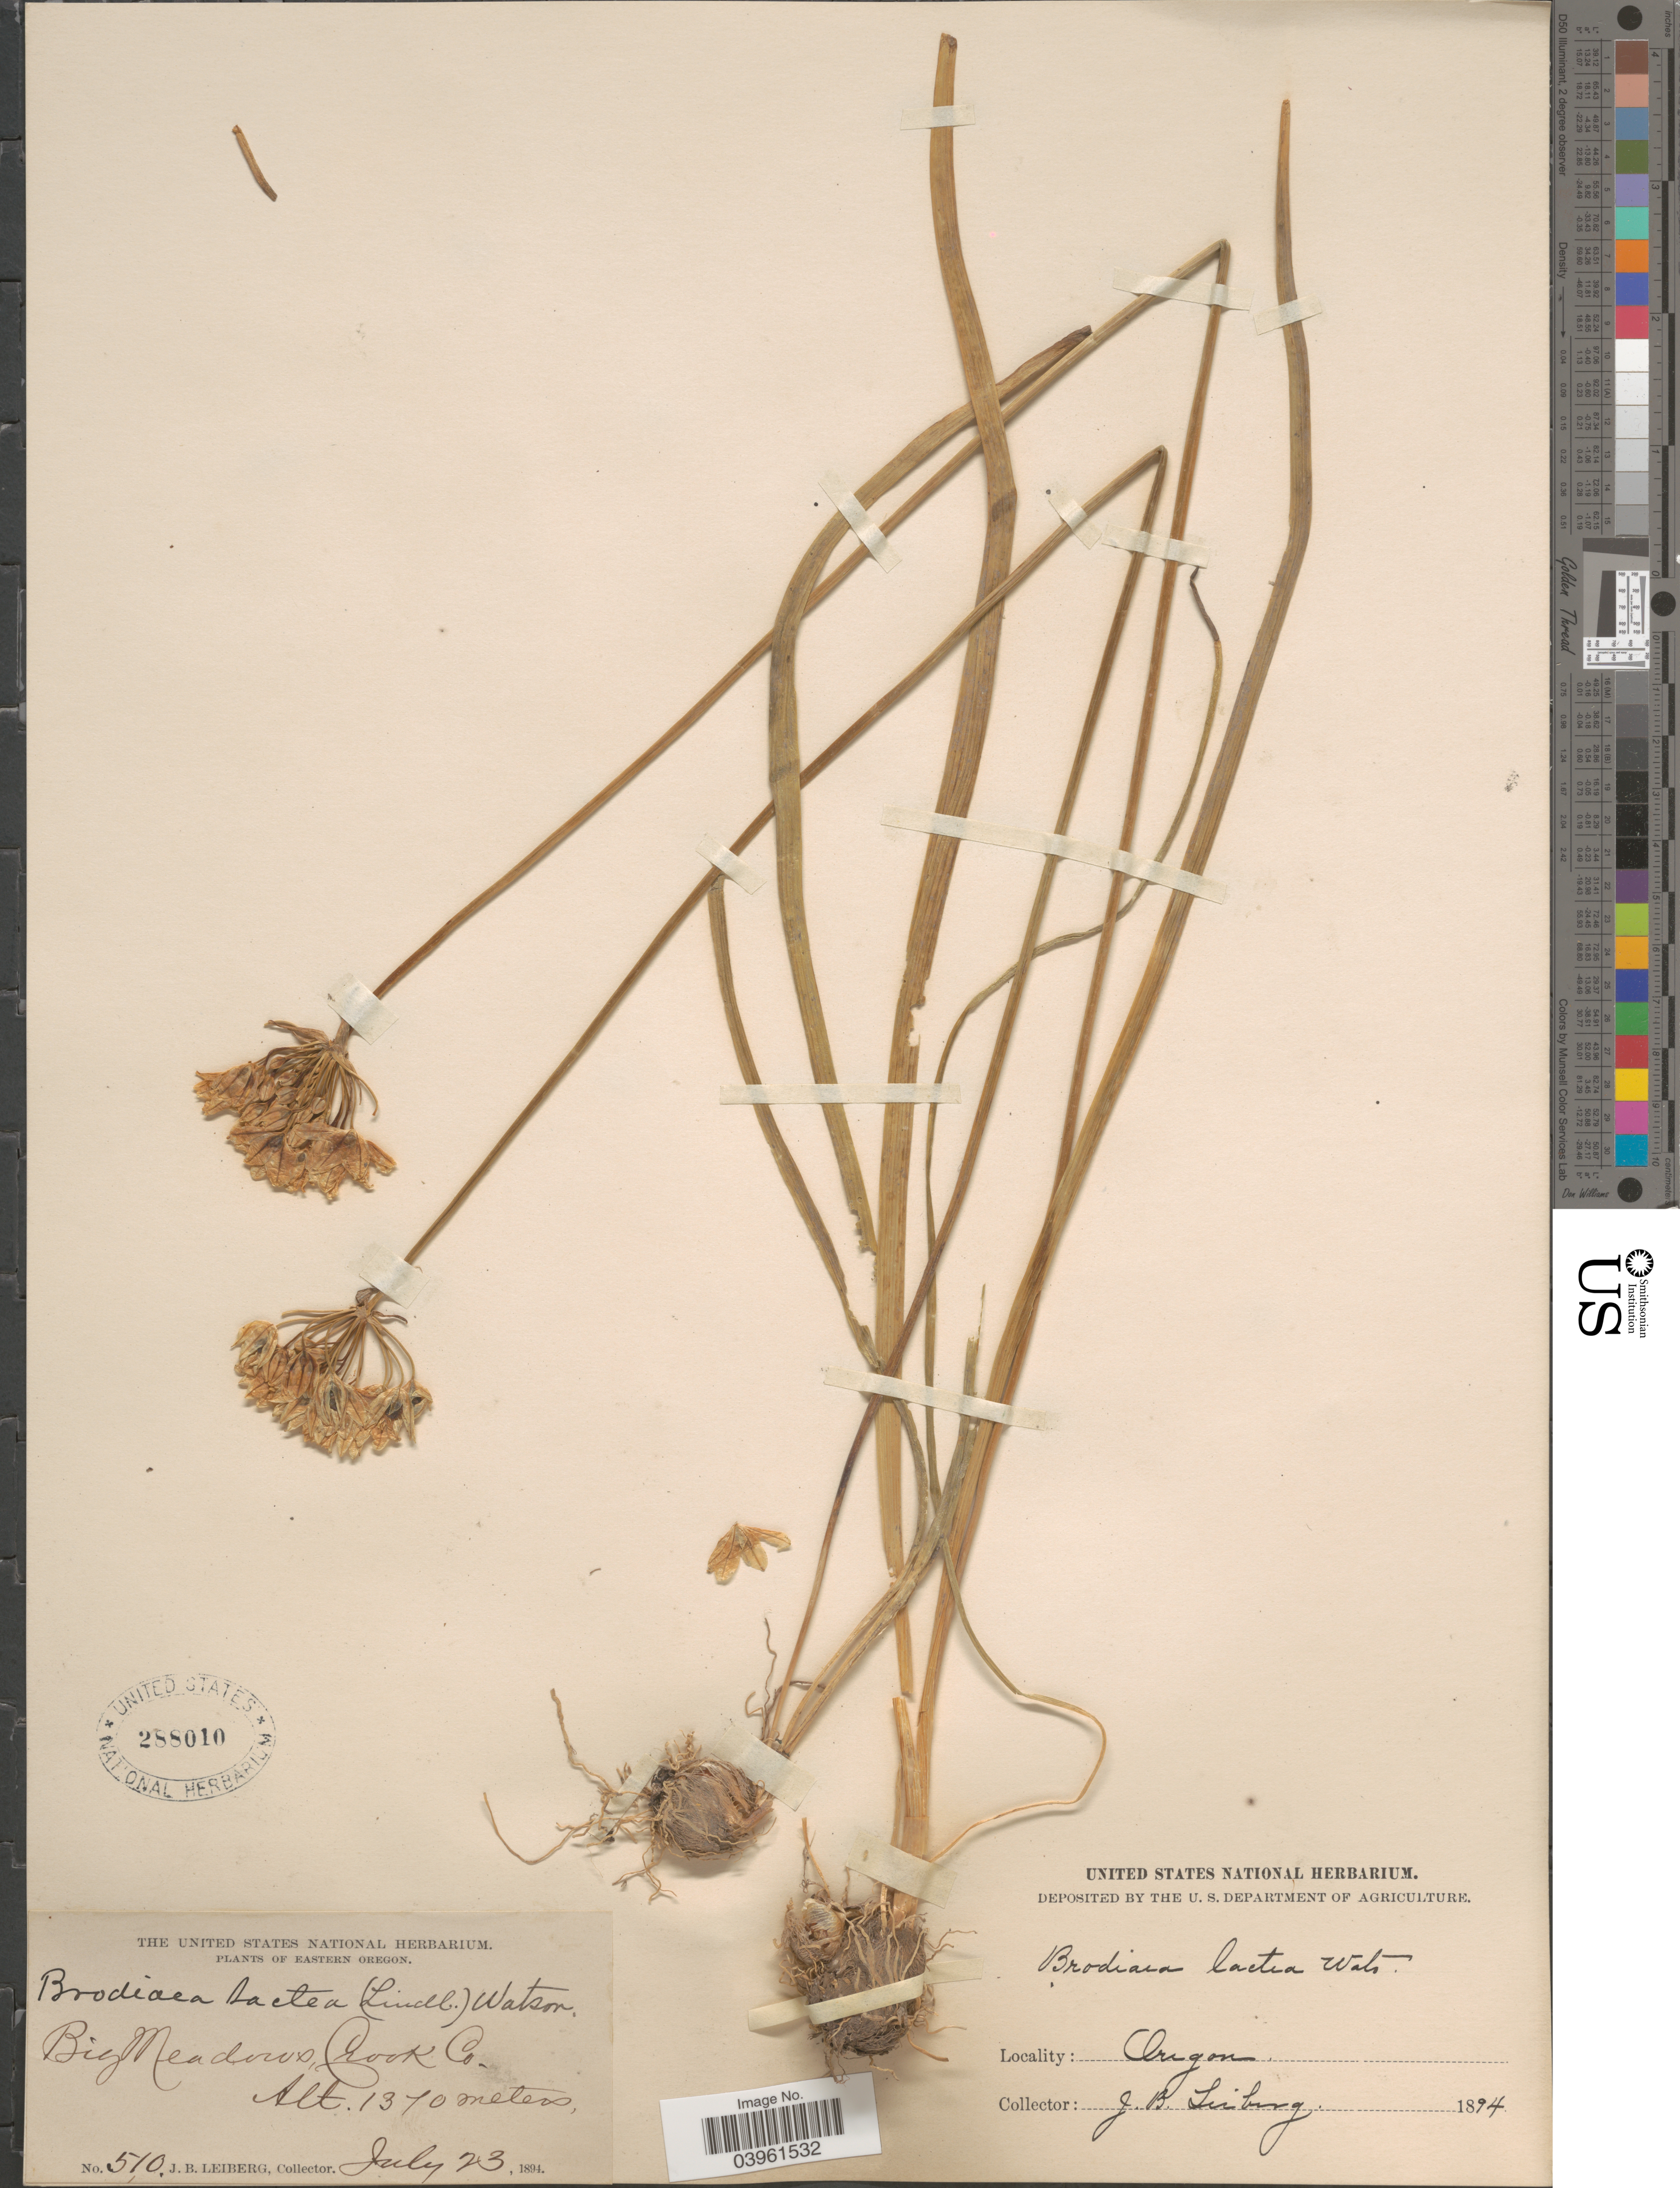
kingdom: Plantae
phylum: Tracheophyta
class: Liliopsida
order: Asparagales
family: Asparagaceae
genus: Triteleia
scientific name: Triteleia hyacinthina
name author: (Lindl.) Greene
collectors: J. B. Leiberg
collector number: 510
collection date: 1894-07-23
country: United States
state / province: Oregon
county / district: Crook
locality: Eastern Oregon. Big Meadows, Crook Co.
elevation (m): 1370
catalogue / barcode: US 288010